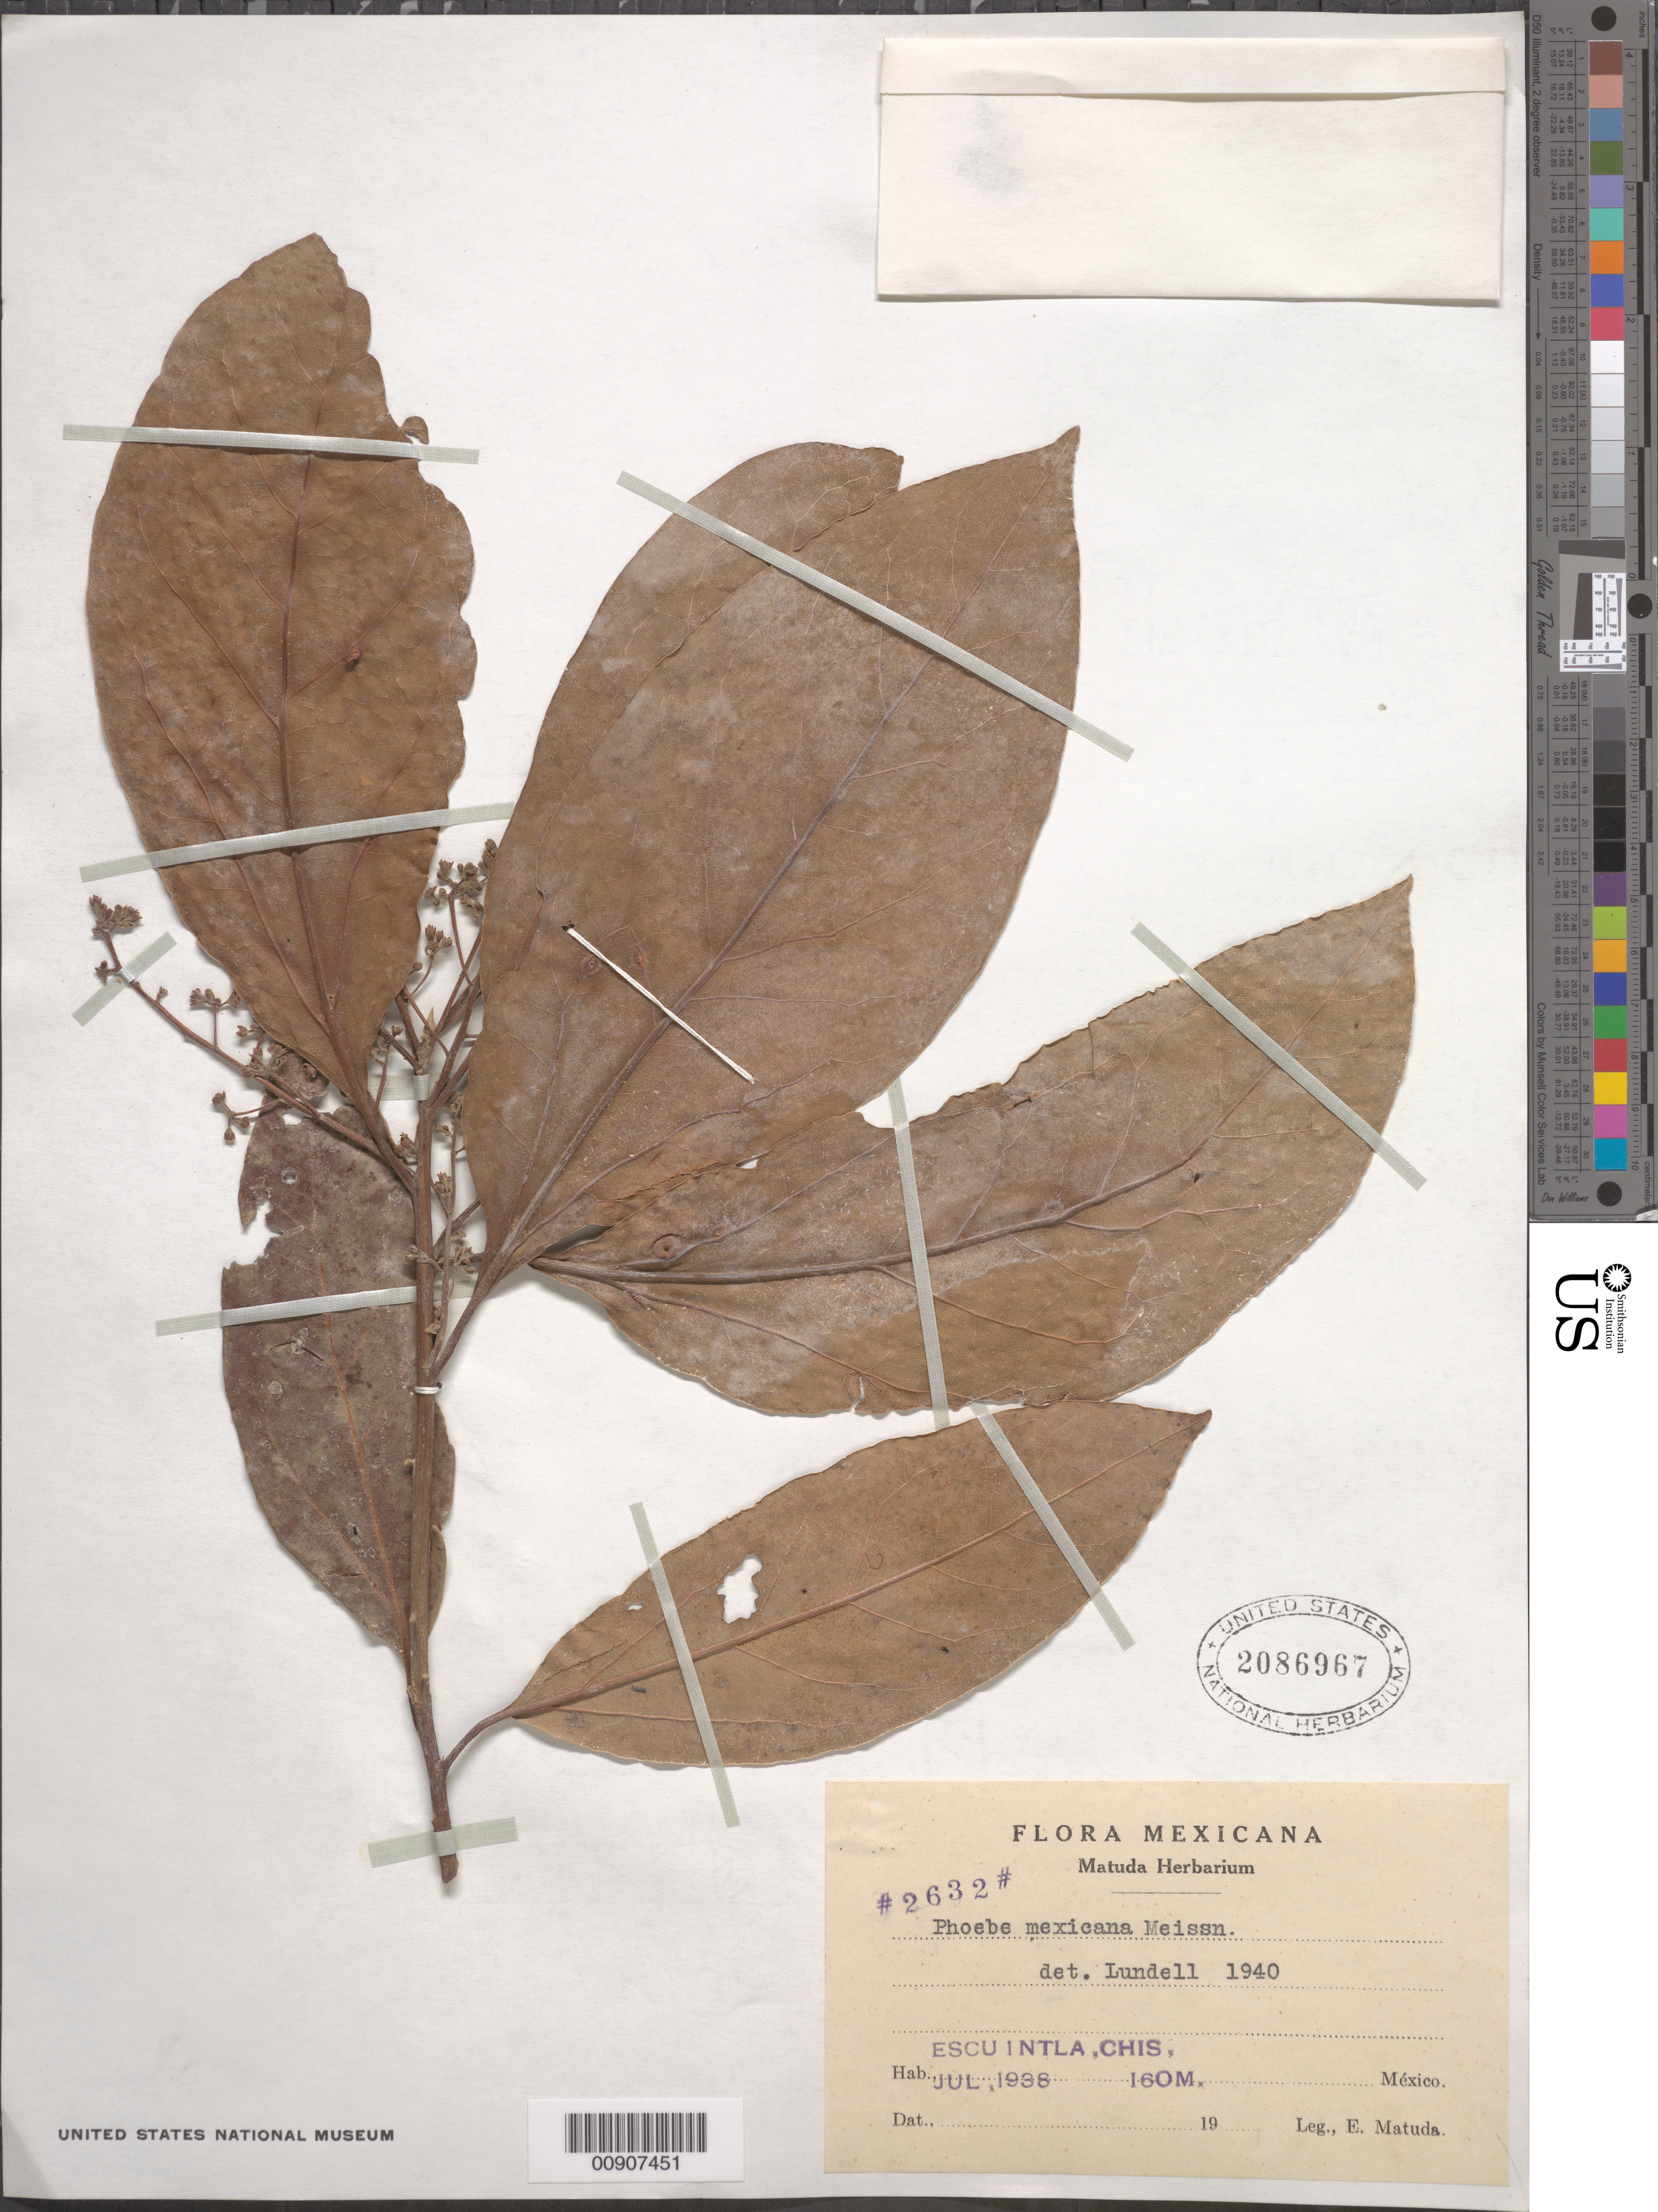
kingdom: Plantae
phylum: Tracheophyta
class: Magnoliopsida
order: Laurales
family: Lauraceae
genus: Phoebe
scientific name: Phoebe mexicana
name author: Meisn.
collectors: E. Matuda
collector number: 2632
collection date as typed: Jul 1938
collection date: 1938-07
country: Mexico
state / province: Chiapas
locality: Escuintla, Chiapas.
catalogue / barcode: US 2086967